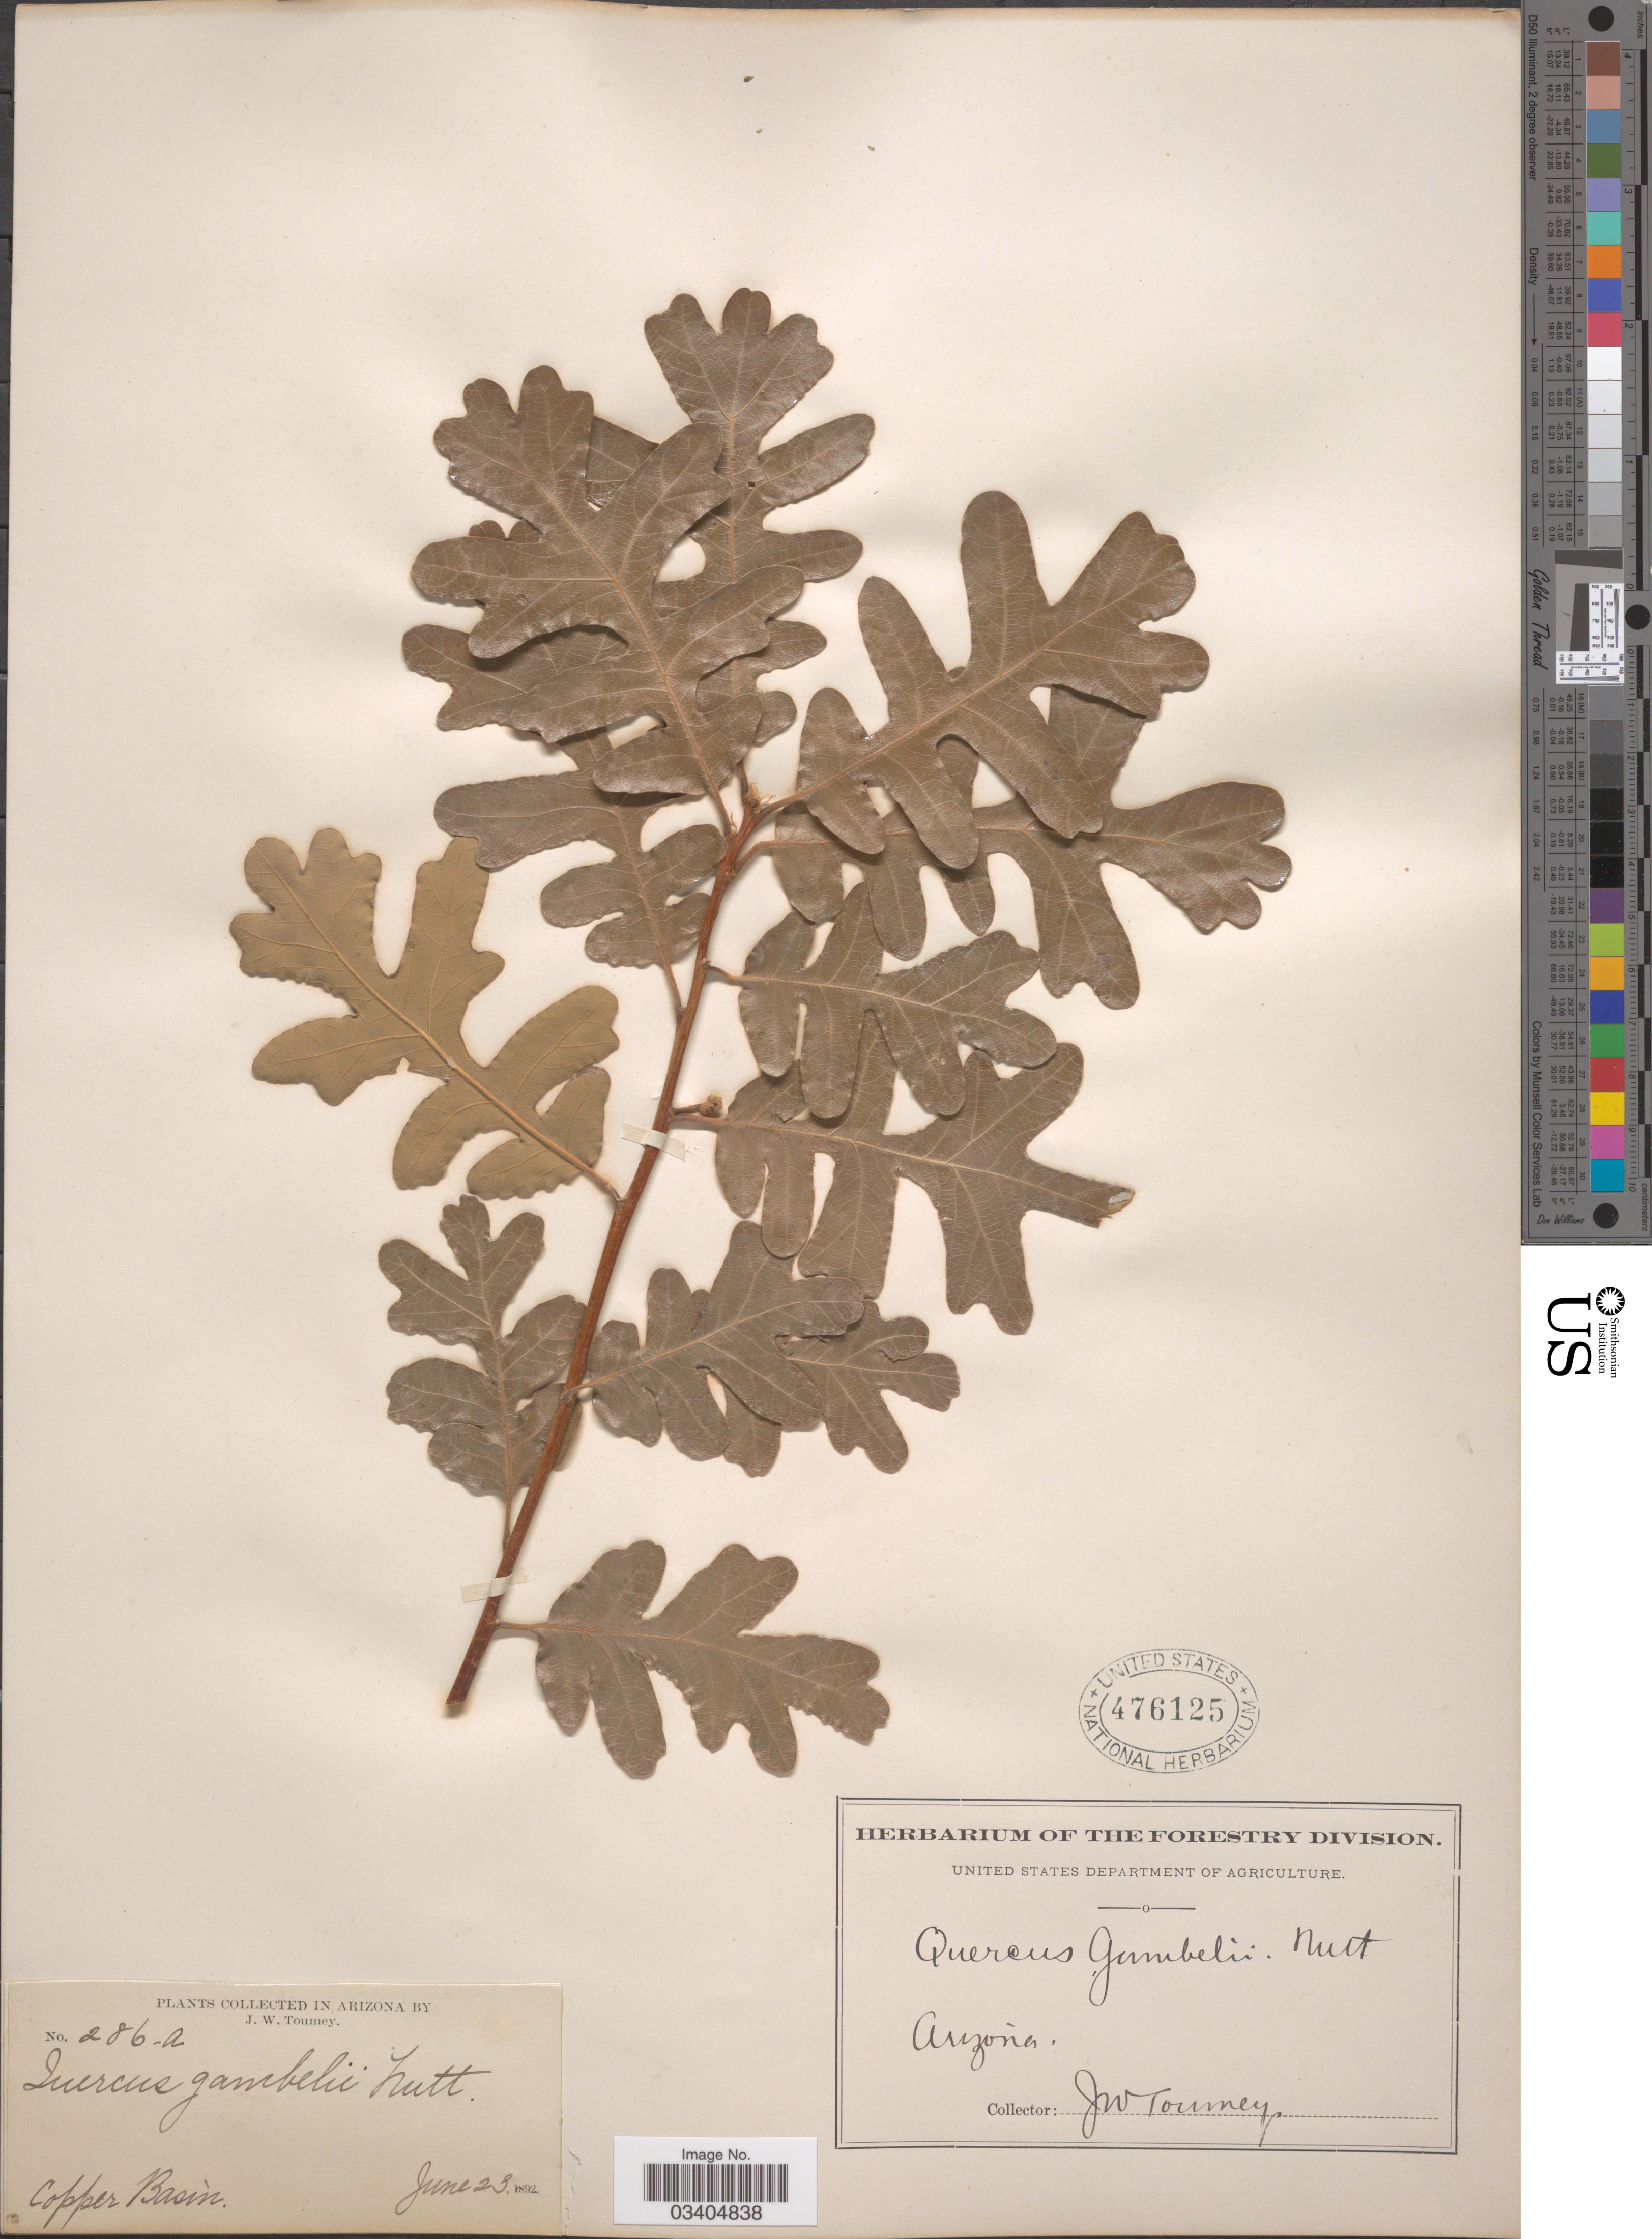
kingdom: Plantae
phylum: Tracheophyta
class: Magnoliopsida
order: Fagales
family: Fagaceae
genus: Quercus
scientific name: Quercus gambelii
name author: Nutt.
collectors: J. W. Toumey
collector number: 286-a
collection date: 1892-06-23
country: United States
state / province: Arizona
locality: Copper Basin.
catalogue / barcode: US 476125